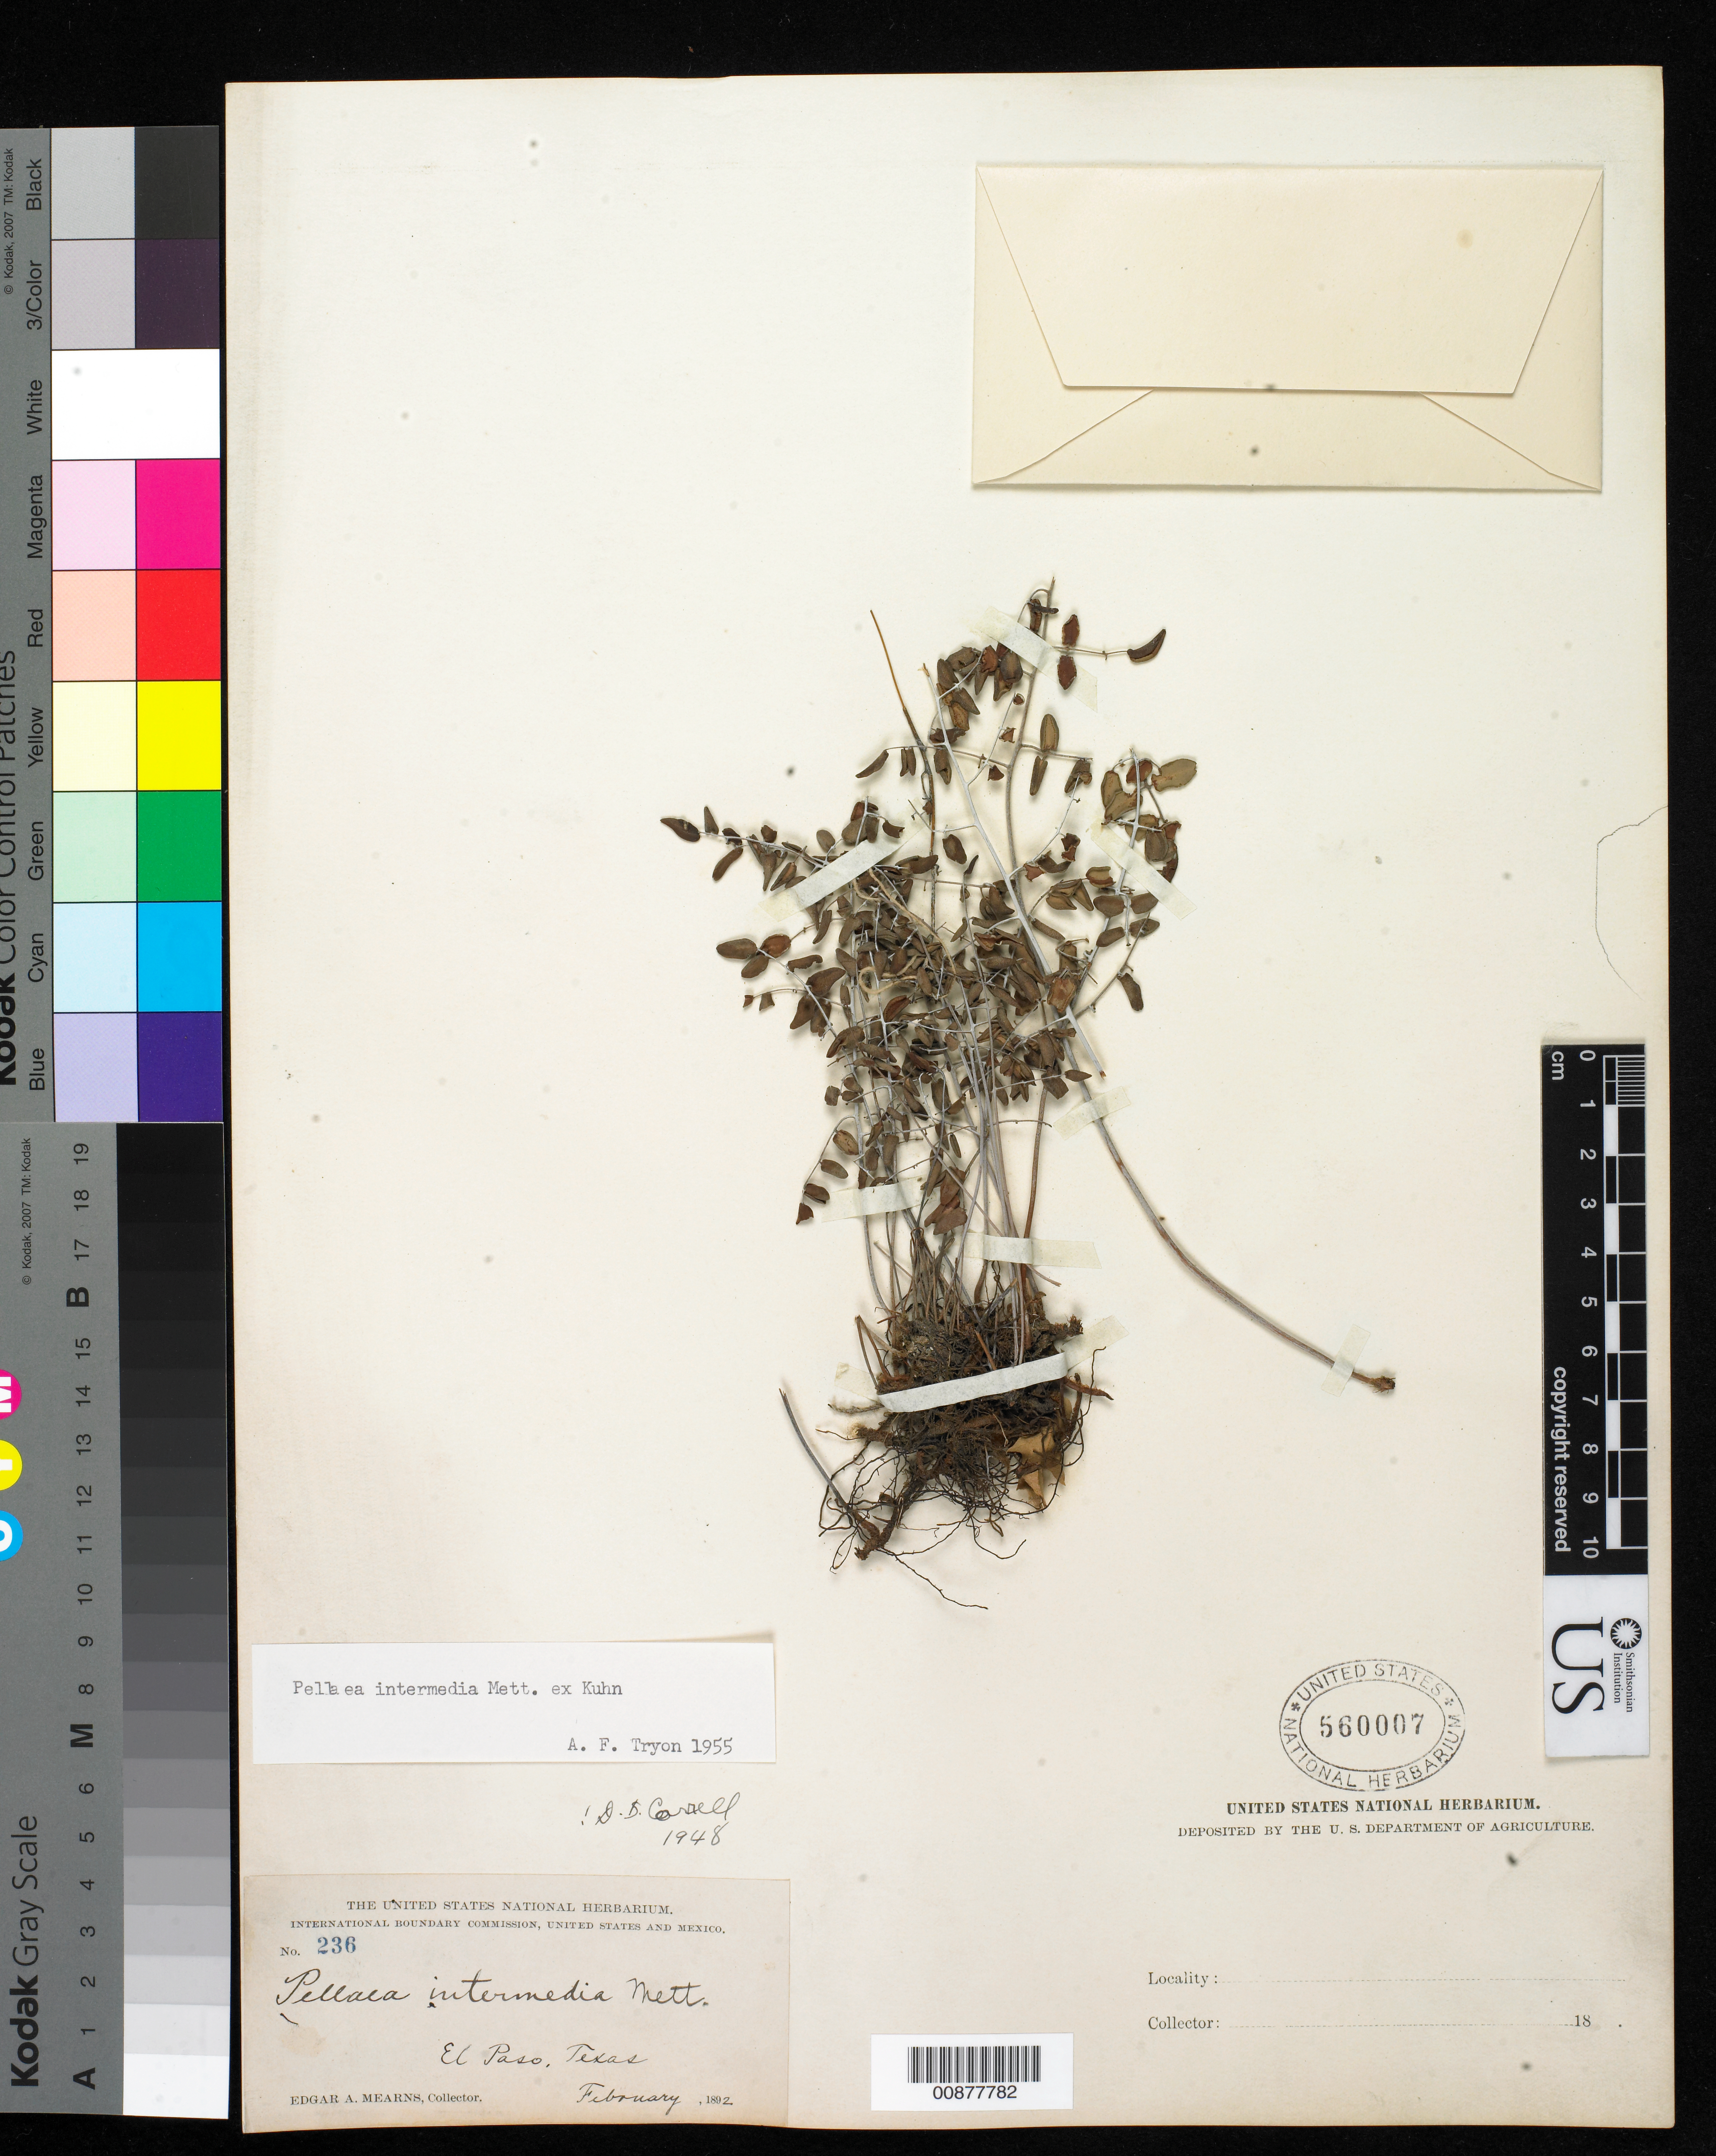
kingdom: Plantae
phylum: Tracheophyta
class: Polypodiopsida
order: Polypodiales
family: Pteridaceae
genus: Pellaea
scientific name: Pellaea intermedia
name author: Mett. ex Kuhn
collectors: E. A. Mearns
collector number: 236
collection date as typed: Feb 1892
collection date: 1892-02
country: United States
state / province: Texas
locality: El Paso, Texas.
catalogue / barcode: US 560007